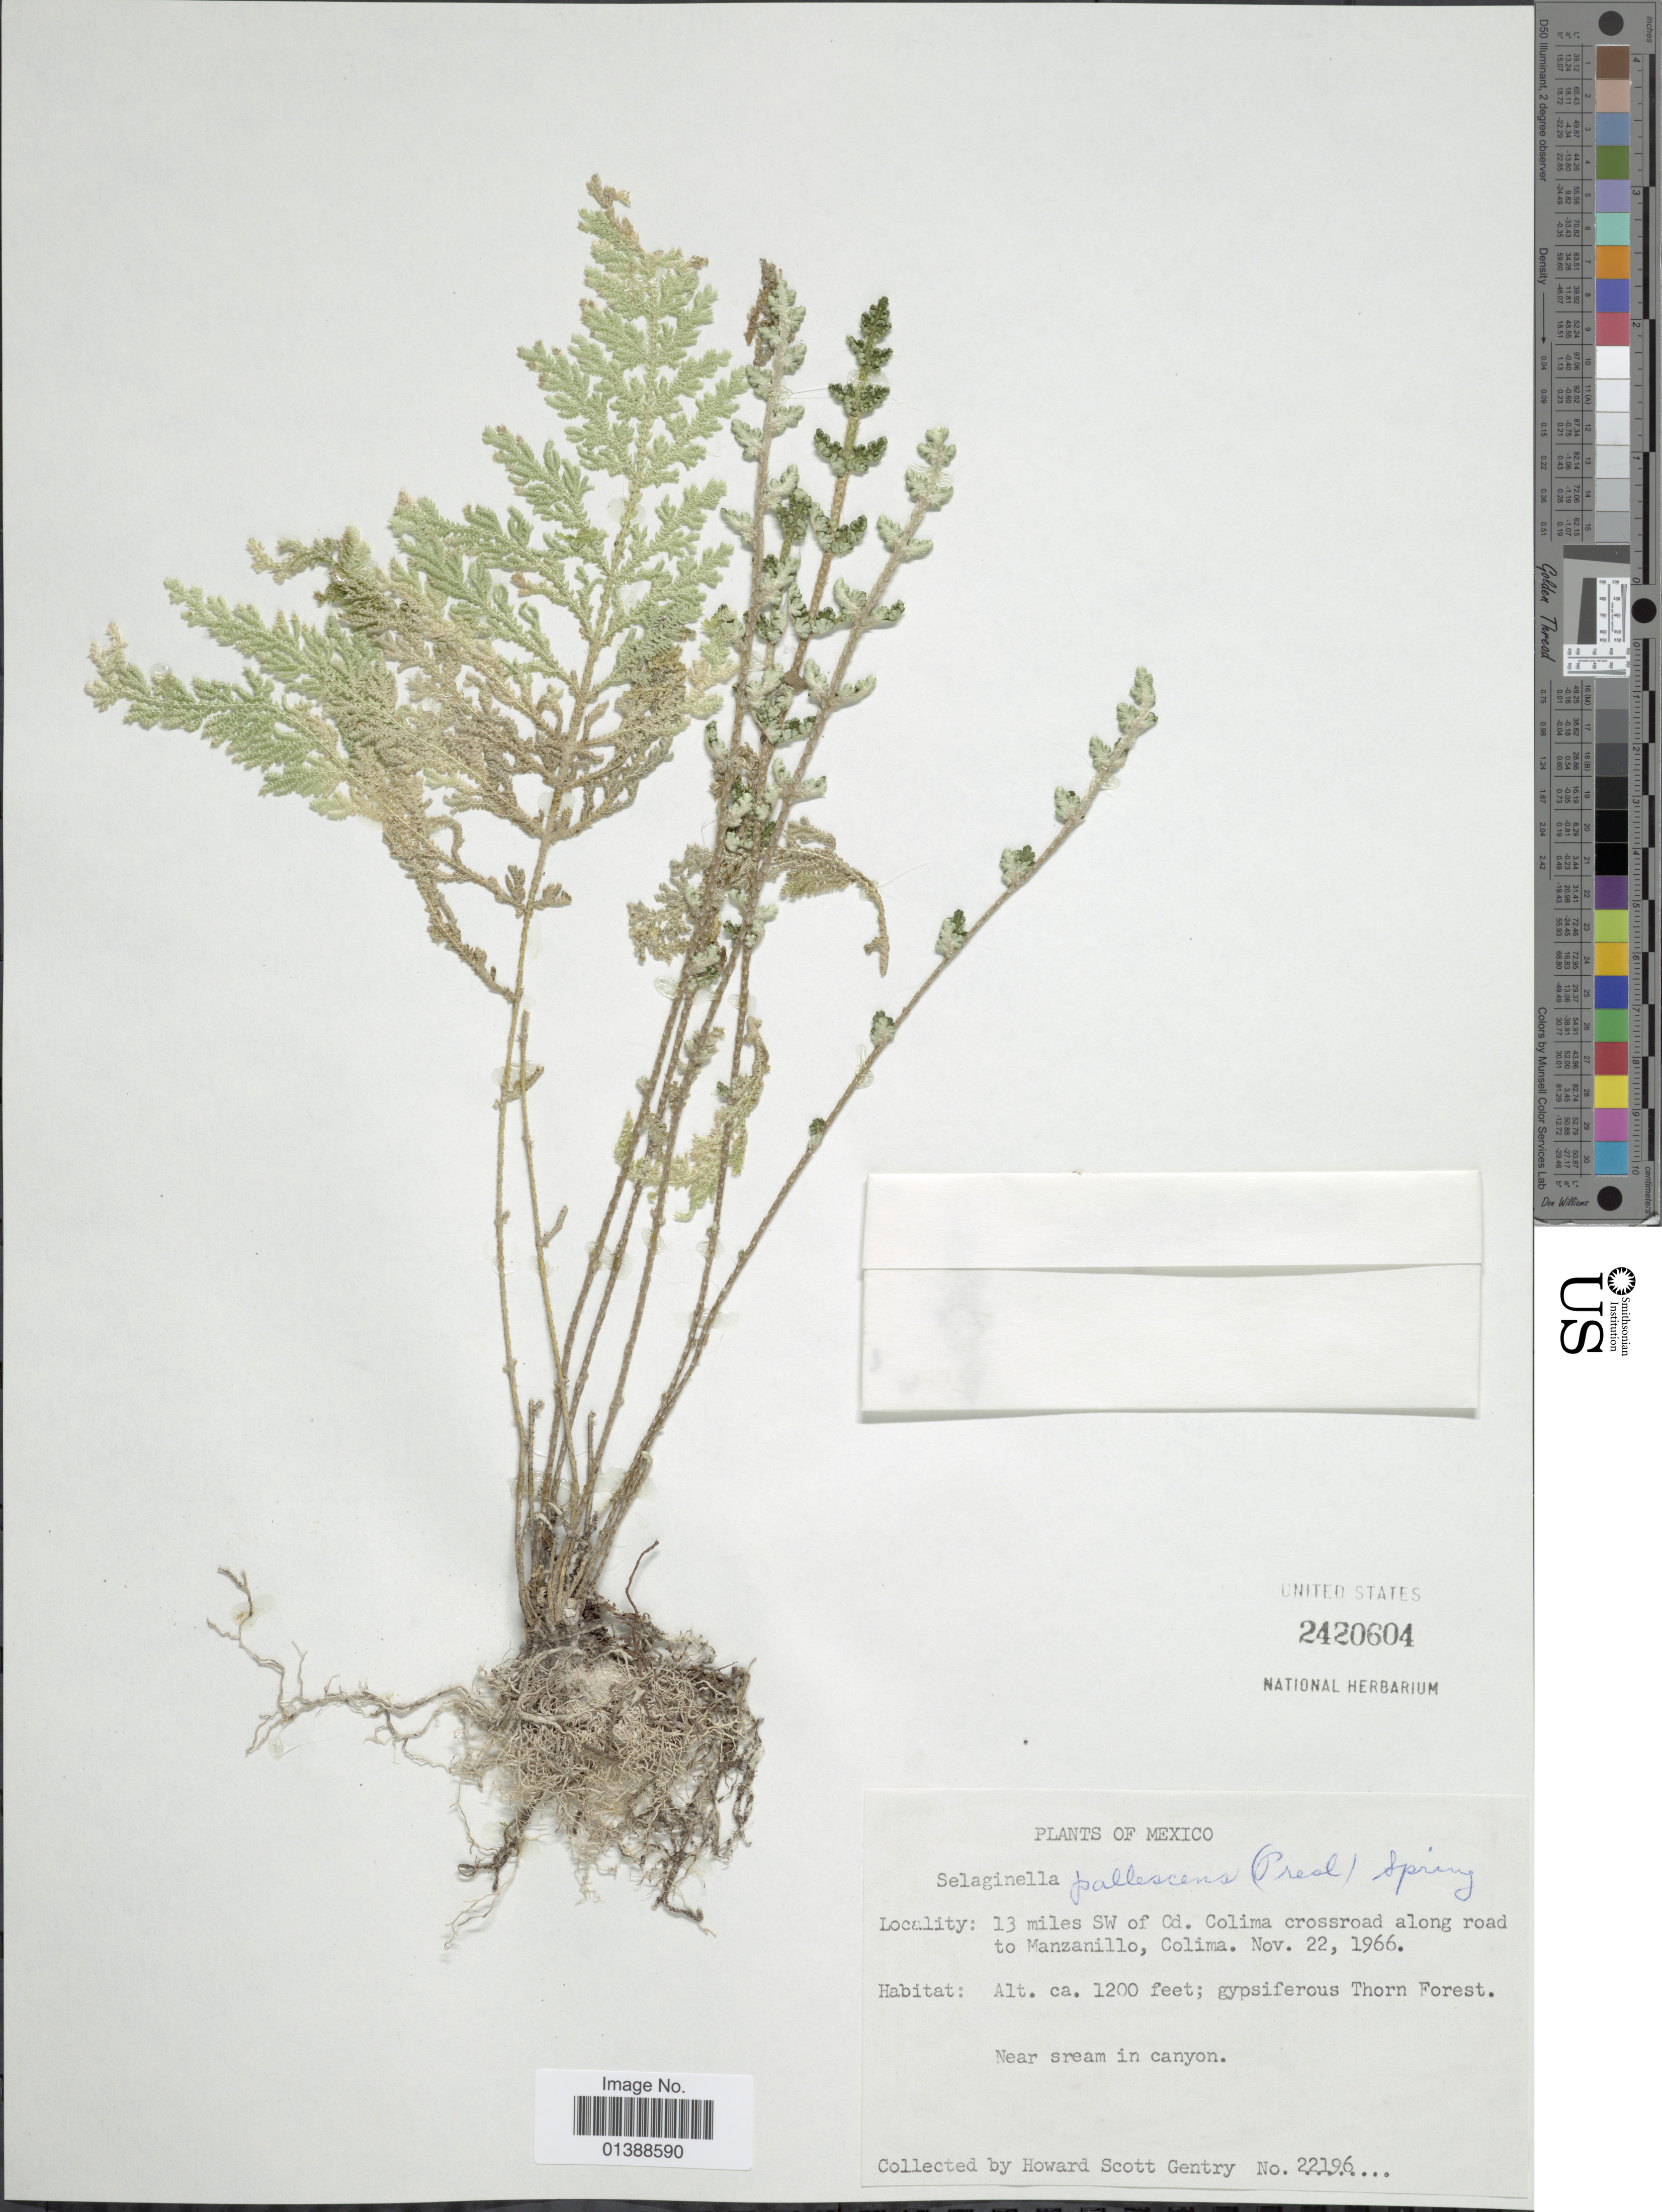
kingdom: Plantae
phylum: Tracheophyta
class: Lycopodiopsida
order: Selaginellales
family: Selaginellaceae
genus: Selaginella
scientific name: Selaginella pallescens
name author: (C. Presl) Spring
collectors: H. S. Gentry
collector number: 22196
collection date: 1966-11-22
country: Mexico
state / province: Colima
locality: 13 miles SW of Cd Colima crossroad along road Manzanillo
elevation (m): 366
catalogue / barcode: US 2420604